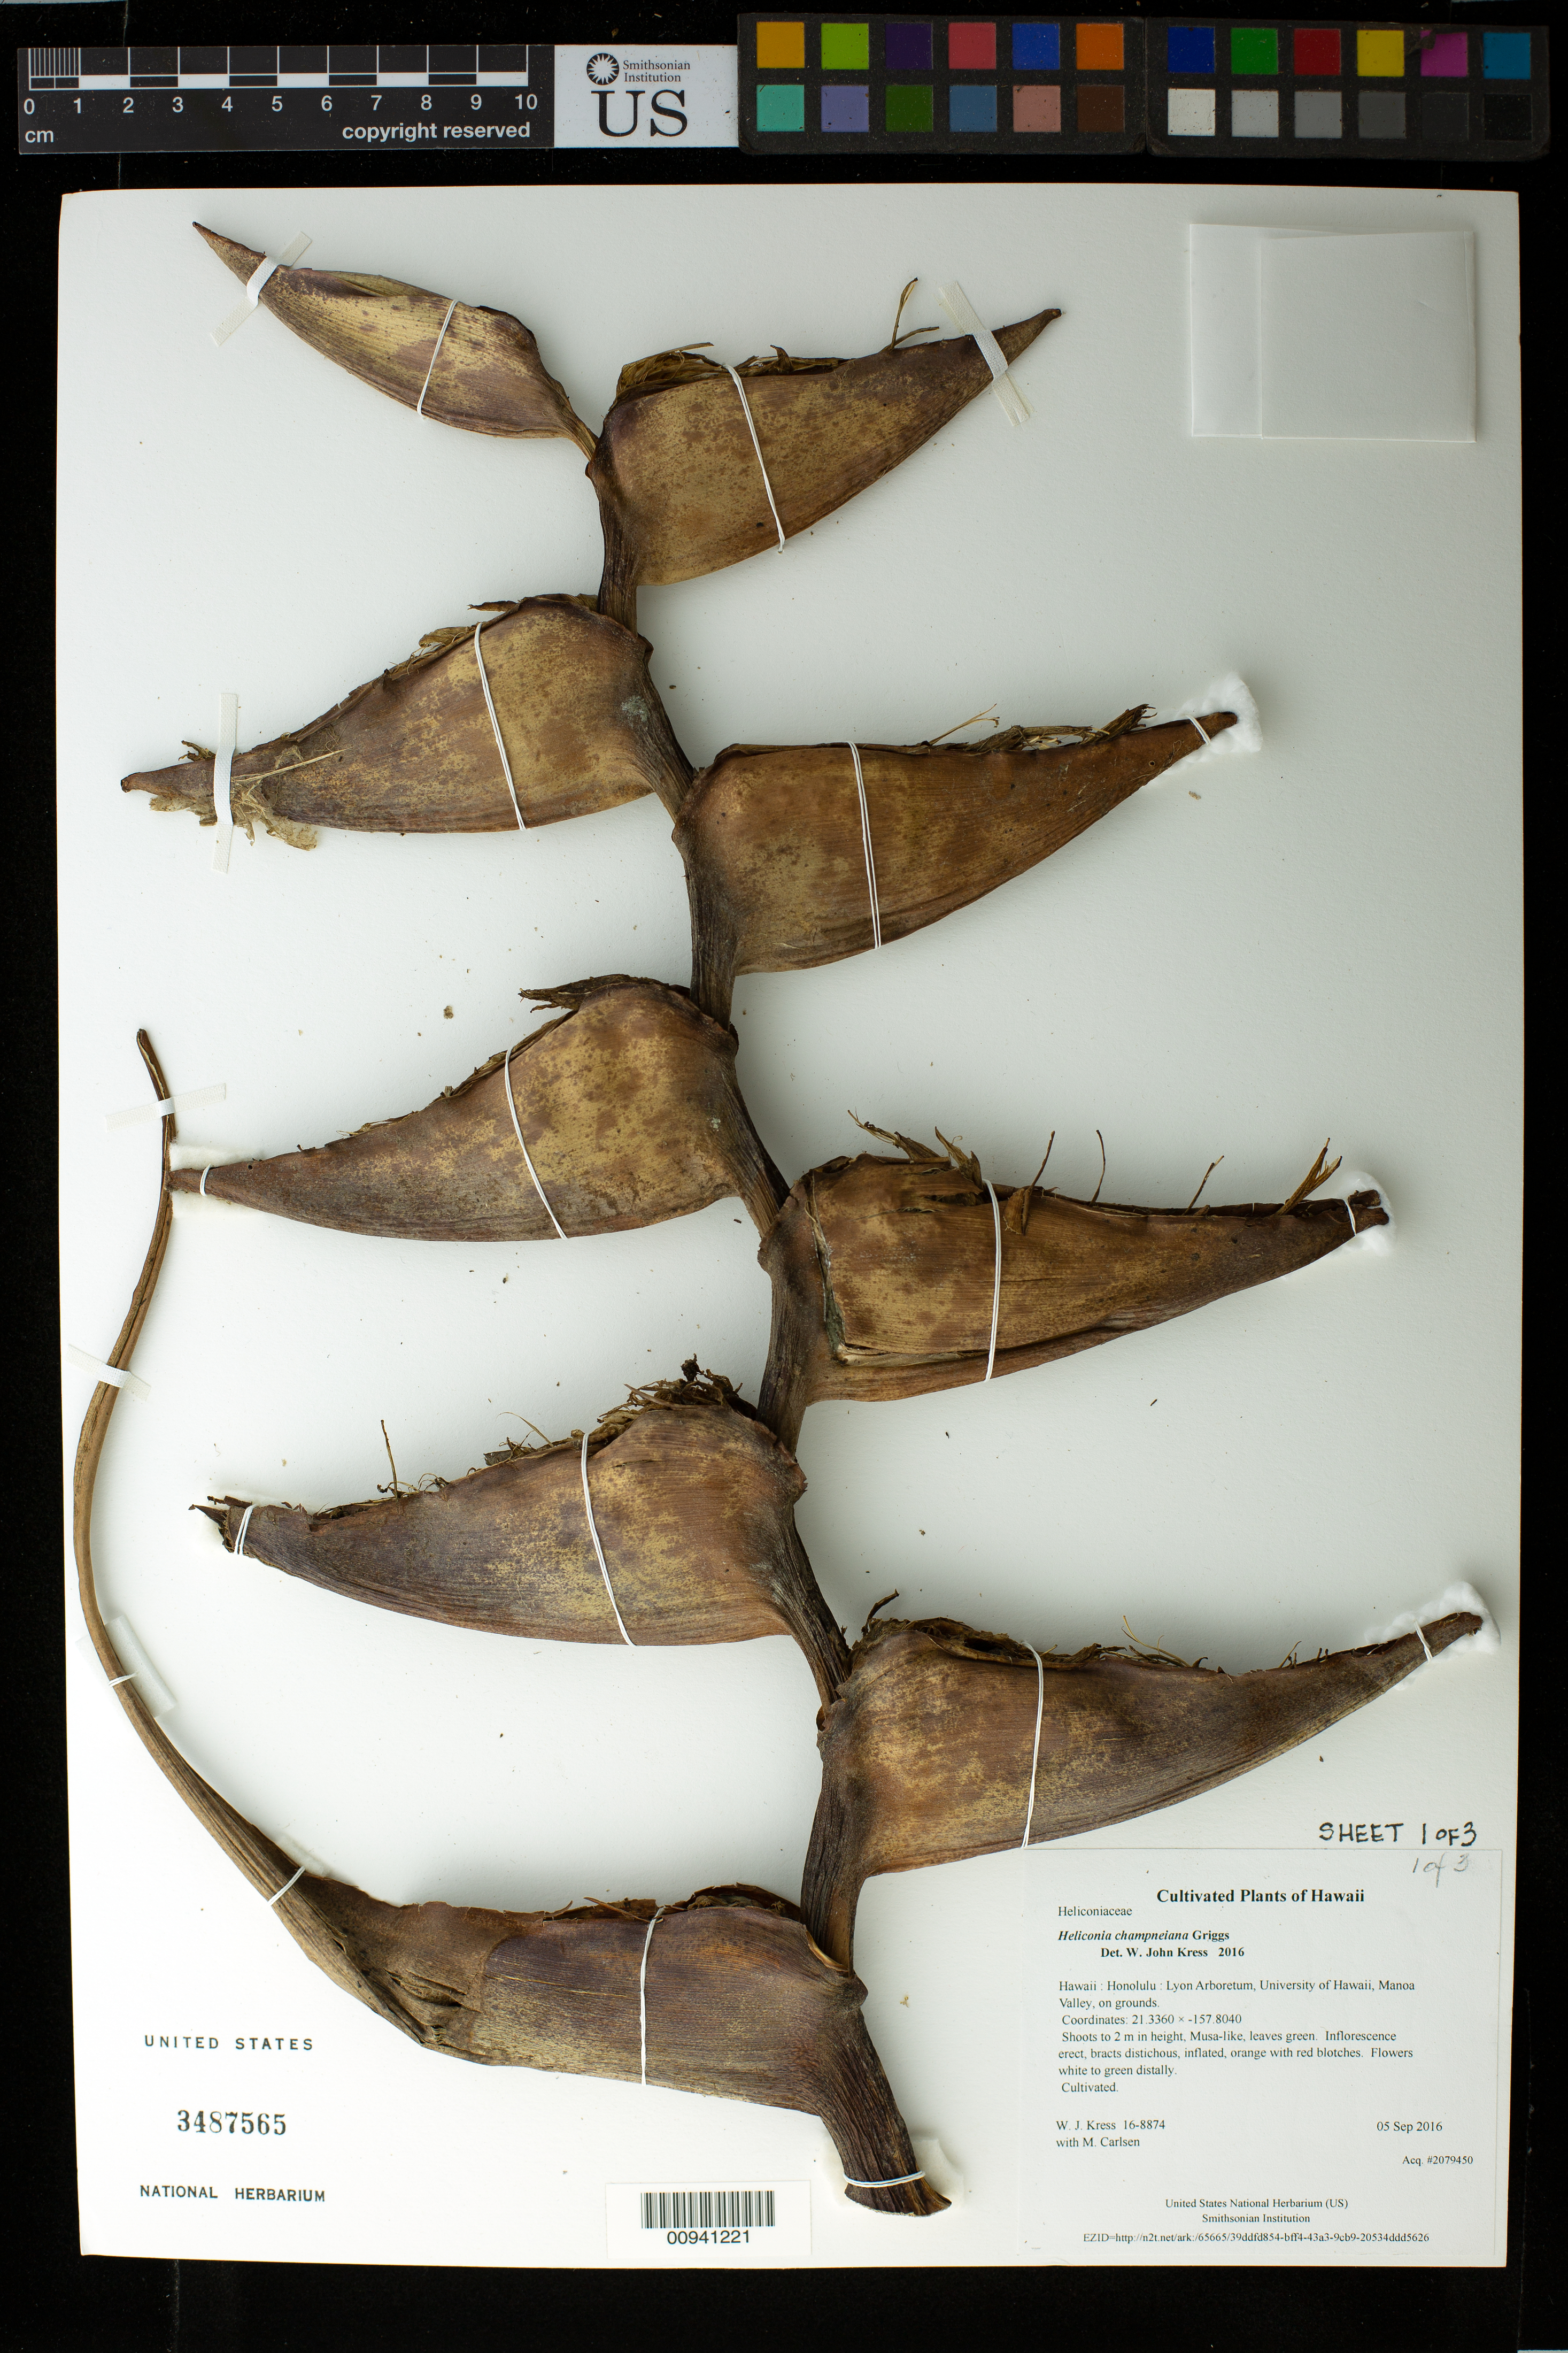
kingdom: Plantae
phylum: Tracheophyta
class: Liliopsida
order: Zingiberales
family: Heliconiaceae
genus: Heliconia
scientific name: Heliconia champneiana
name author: R.F. Griggs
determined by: Kress, W. J., (US), Smithsonian Institution - National Museum of Natural History (UNITED STATES)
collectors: W. J. Kress & M. M. Carlsen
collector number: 16-8874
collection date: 2016-09-05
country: United States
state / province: Hawaii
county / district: Honolulu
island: Oahu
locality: Lyon Arboretum, University of Hawaii, Manoa Valley, on grounds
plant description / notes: Frozen tissue stored in Biorepository at AG5NM92; dried tissue stored at AG5NM91.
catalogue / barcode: US 3487565